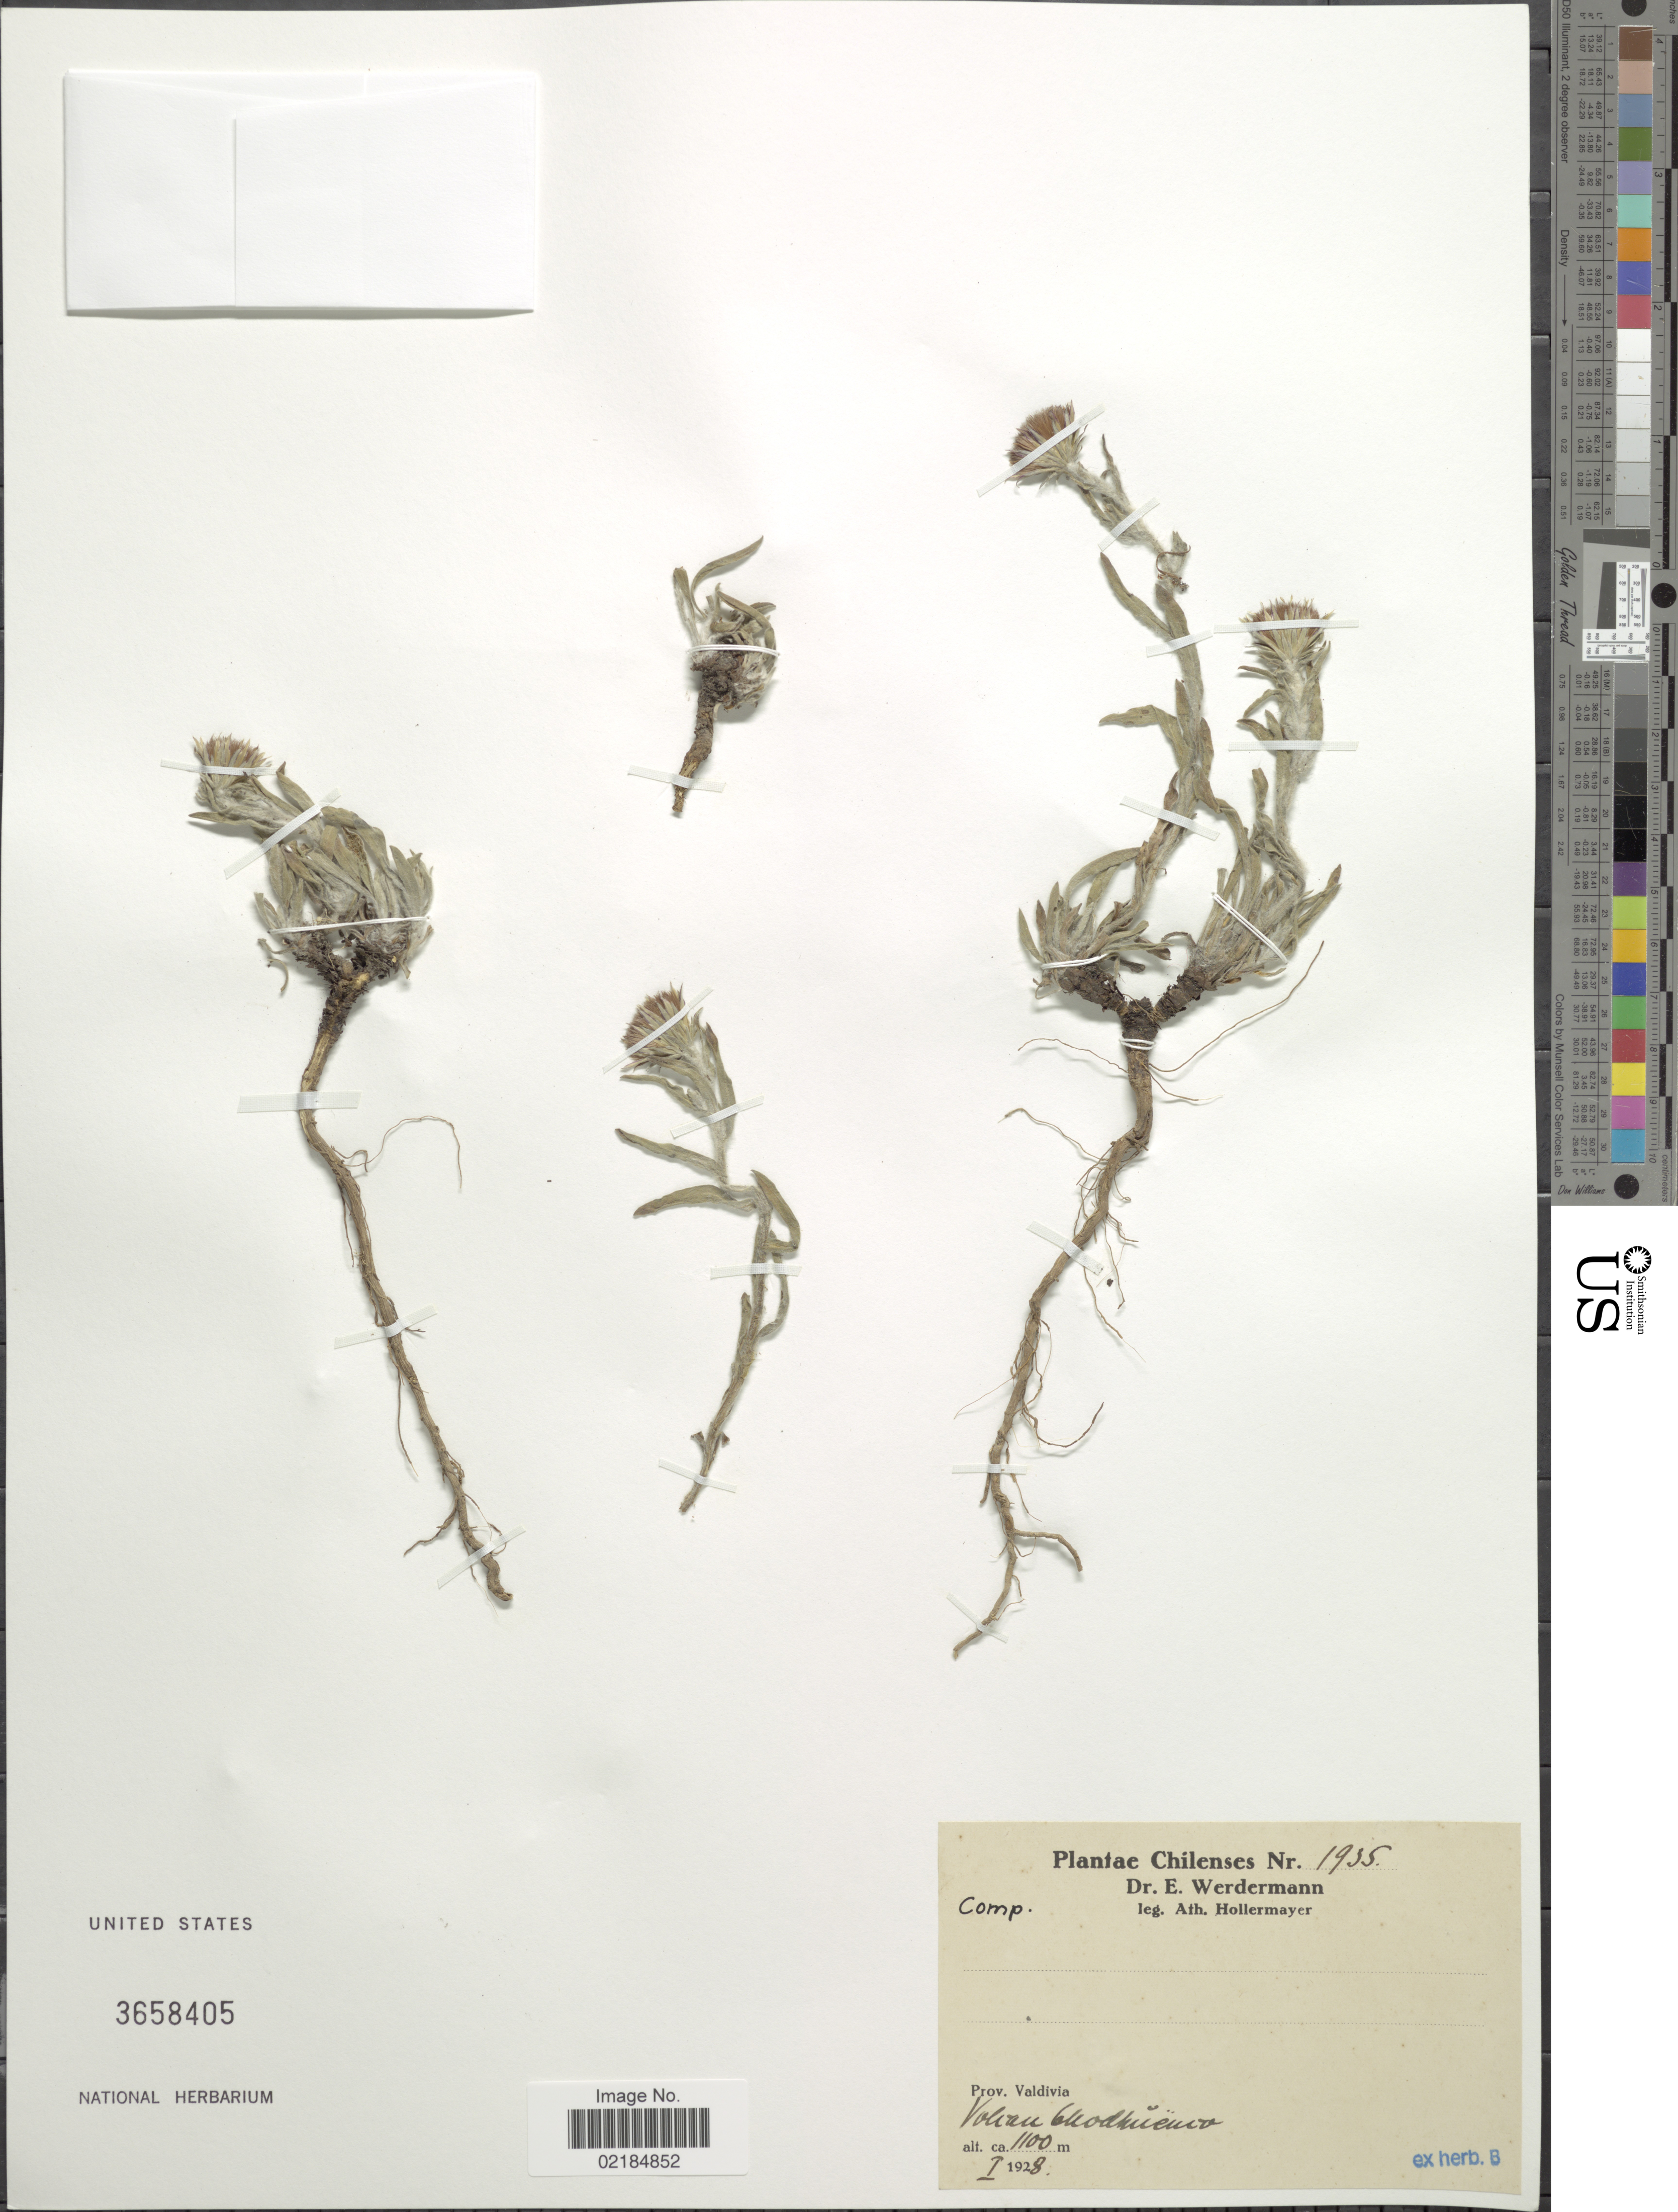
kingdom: Plantae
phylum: Tracheophyta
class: Magnoliopsida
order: Asterales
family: Asteraceae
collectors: A. Hollermayer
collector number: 1935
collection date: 1928-01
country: Chile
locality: Chilenses. Prov. Valdivia. Volcan Chodhueuco.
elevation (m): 1100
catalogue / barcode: US 3658405